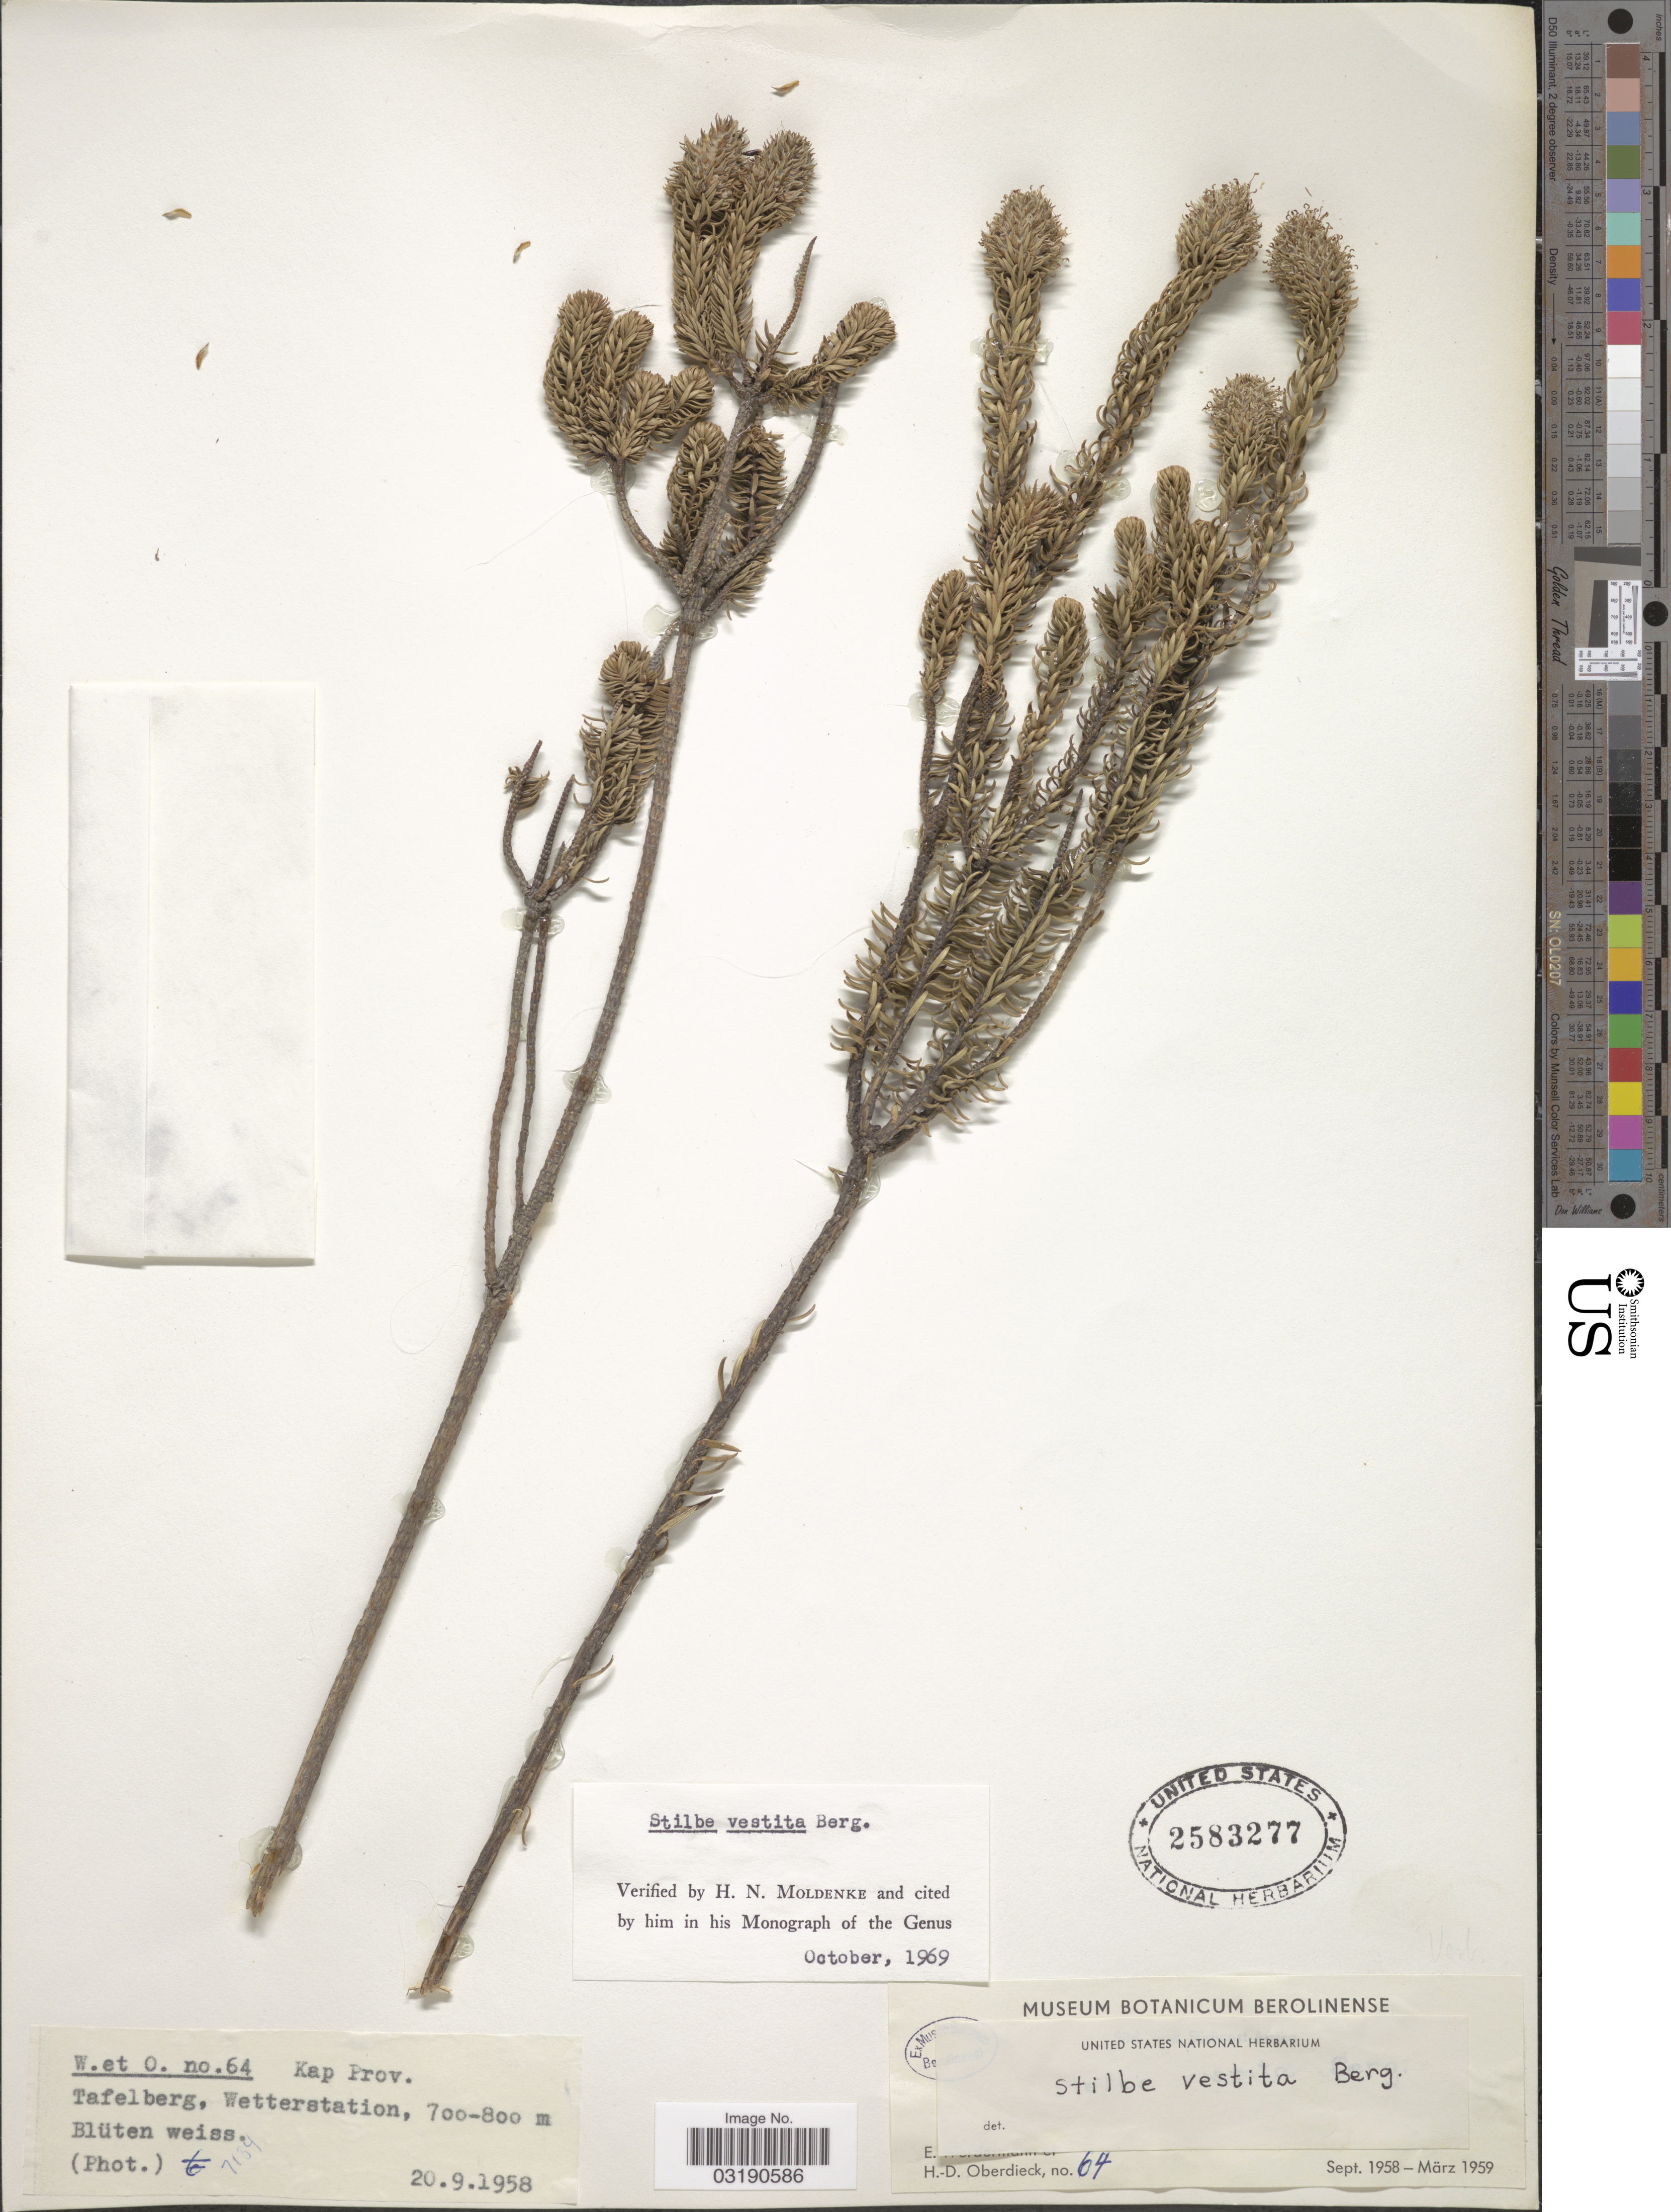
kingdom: Plantae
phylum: Tracheophyta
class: Magnoliopsida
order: Lamiales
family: Stilbaceae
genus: Stilbe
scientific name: Stilbe vestita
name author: P.J. Bergius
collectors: H. Oberdieck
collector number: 64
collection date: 1958-09-20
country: South Africa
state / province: Western Cape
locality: Kap Prov., Tafelberg, Wetterstation.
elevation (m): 700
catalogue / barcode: US 2583277